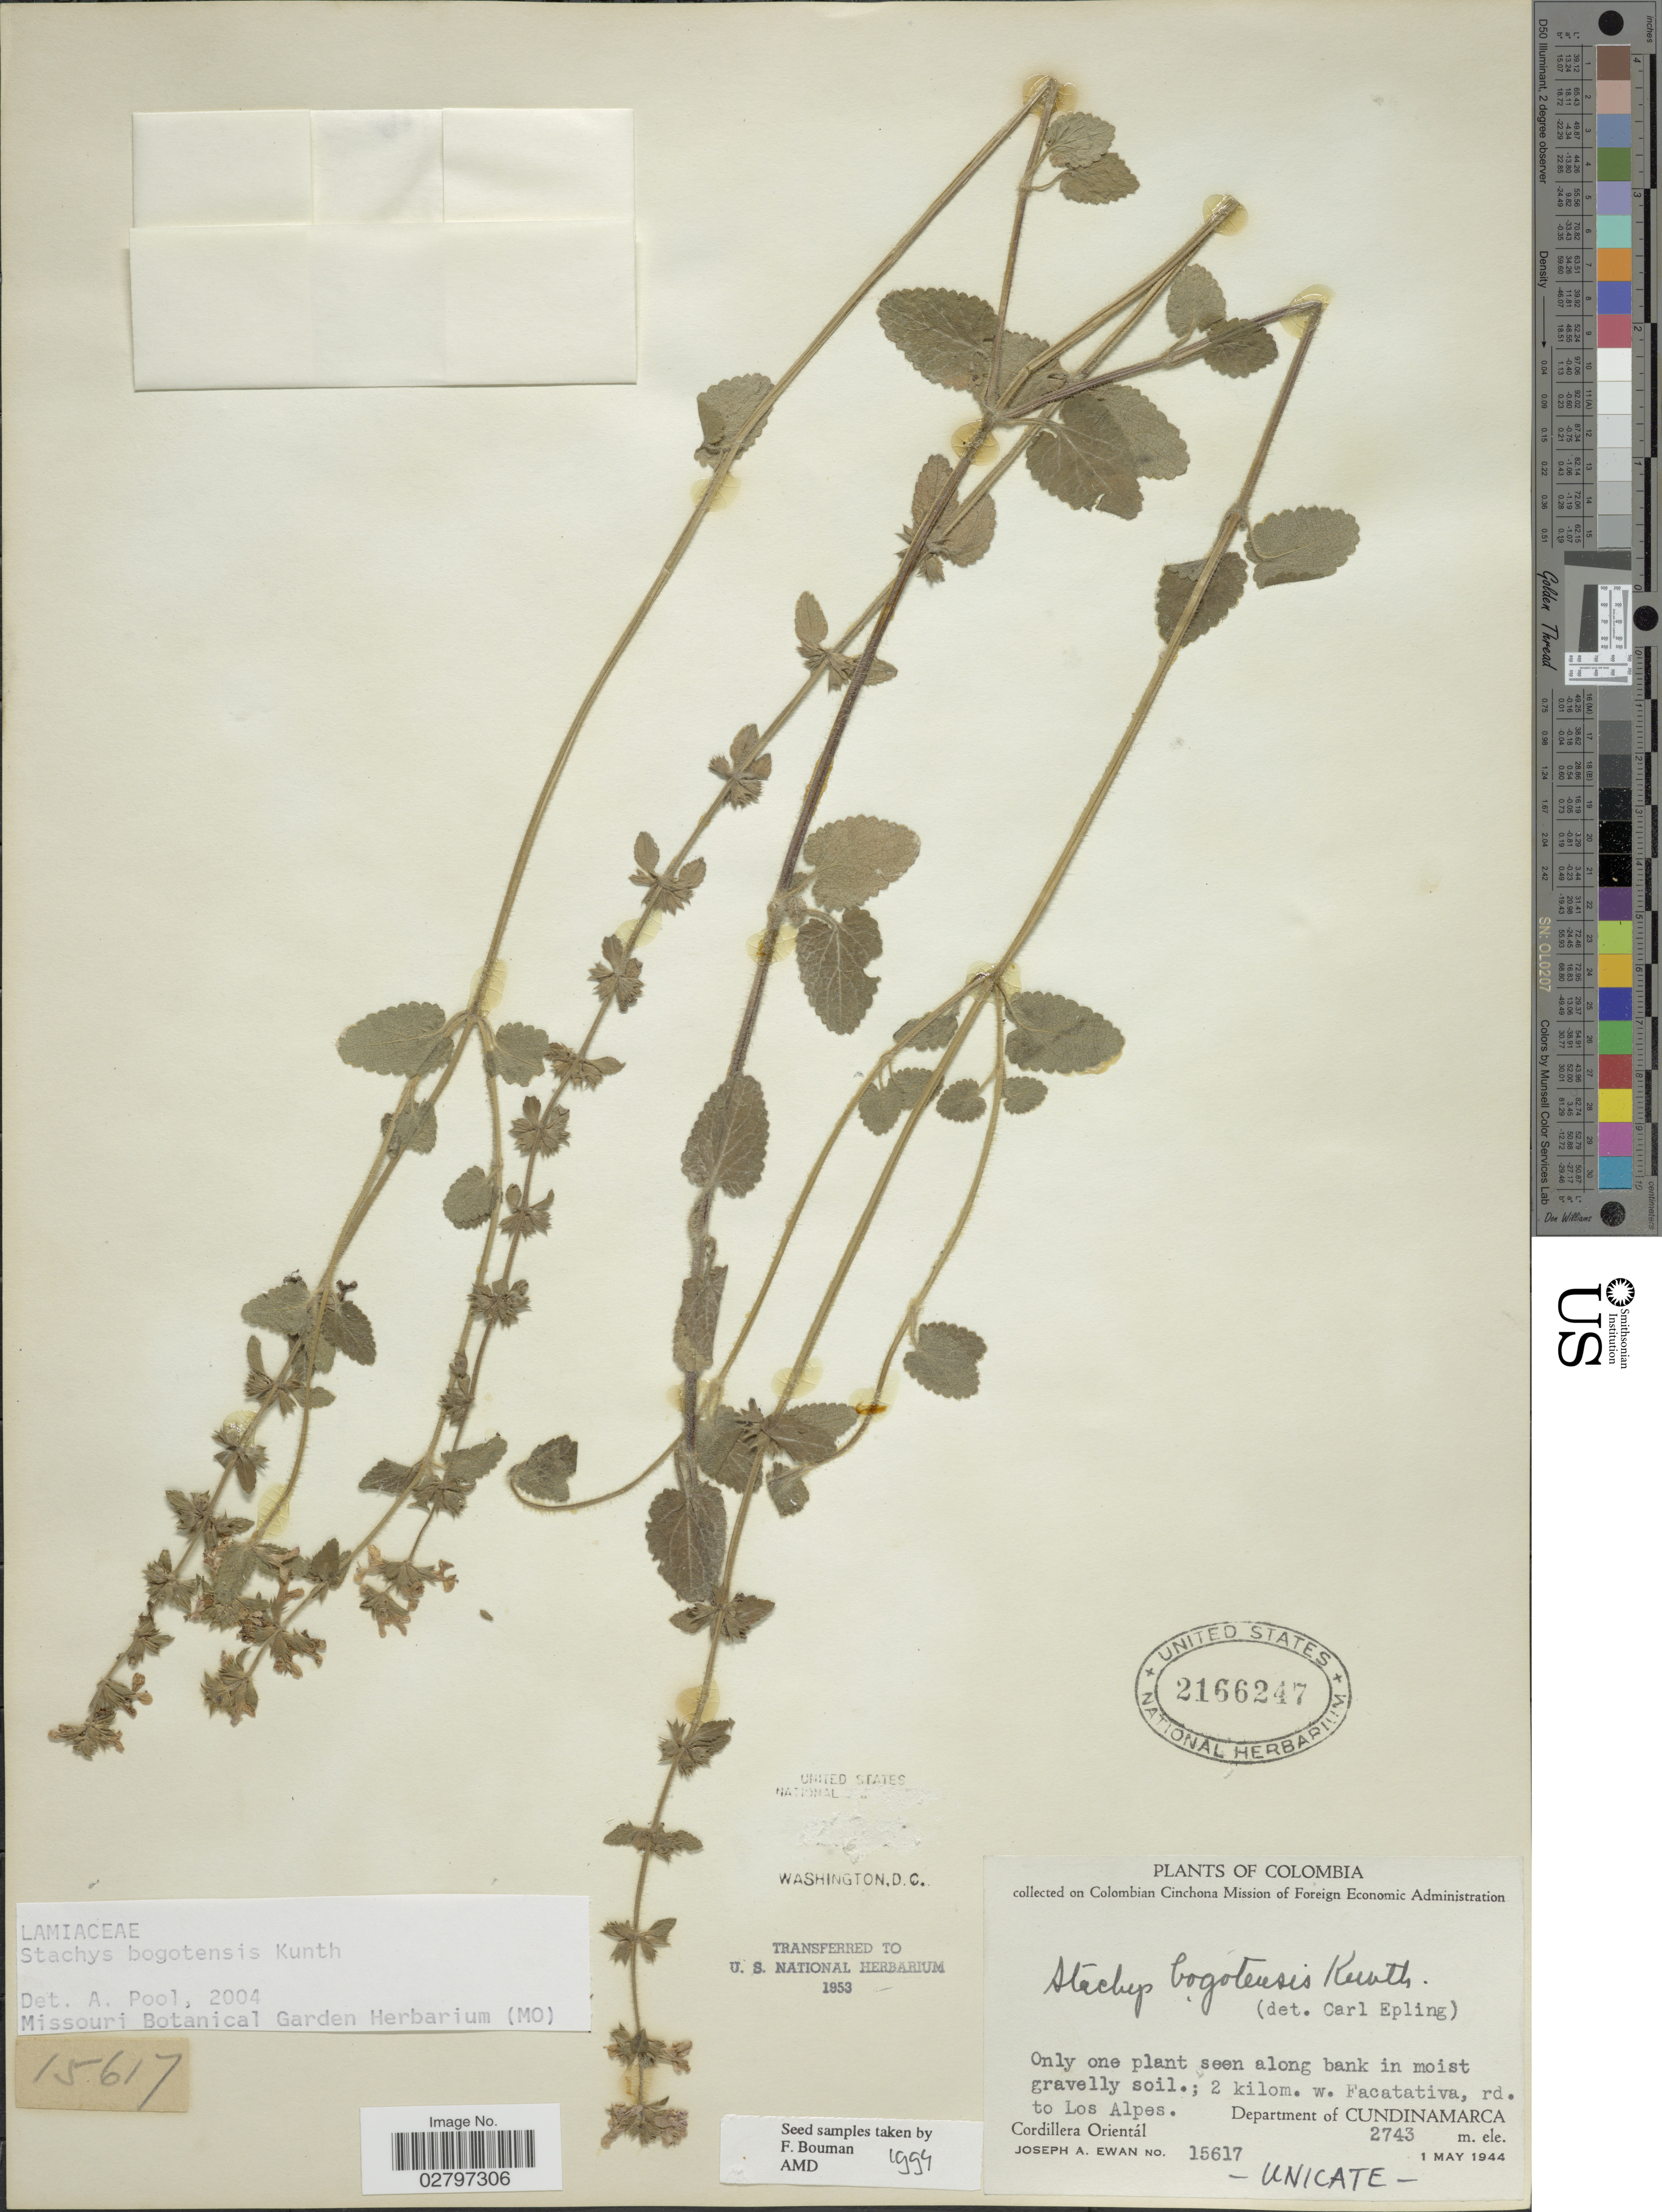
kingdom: Plantae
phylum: Tracheophyta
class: Magnoliopsida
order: Lamiales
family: Lamiaceae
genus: Stachys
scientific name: Stachys bogotensis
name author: Kunth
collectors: J. A. Ewan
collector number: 15617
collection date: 1944-05-01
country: Colombia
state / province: Cundinamarca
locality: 2 kilom. w. Facatativa, rd. to Los Alpes, Department of Cundinamarca, Cordillera Orientál.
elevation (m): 2743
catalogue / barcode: US 2166247